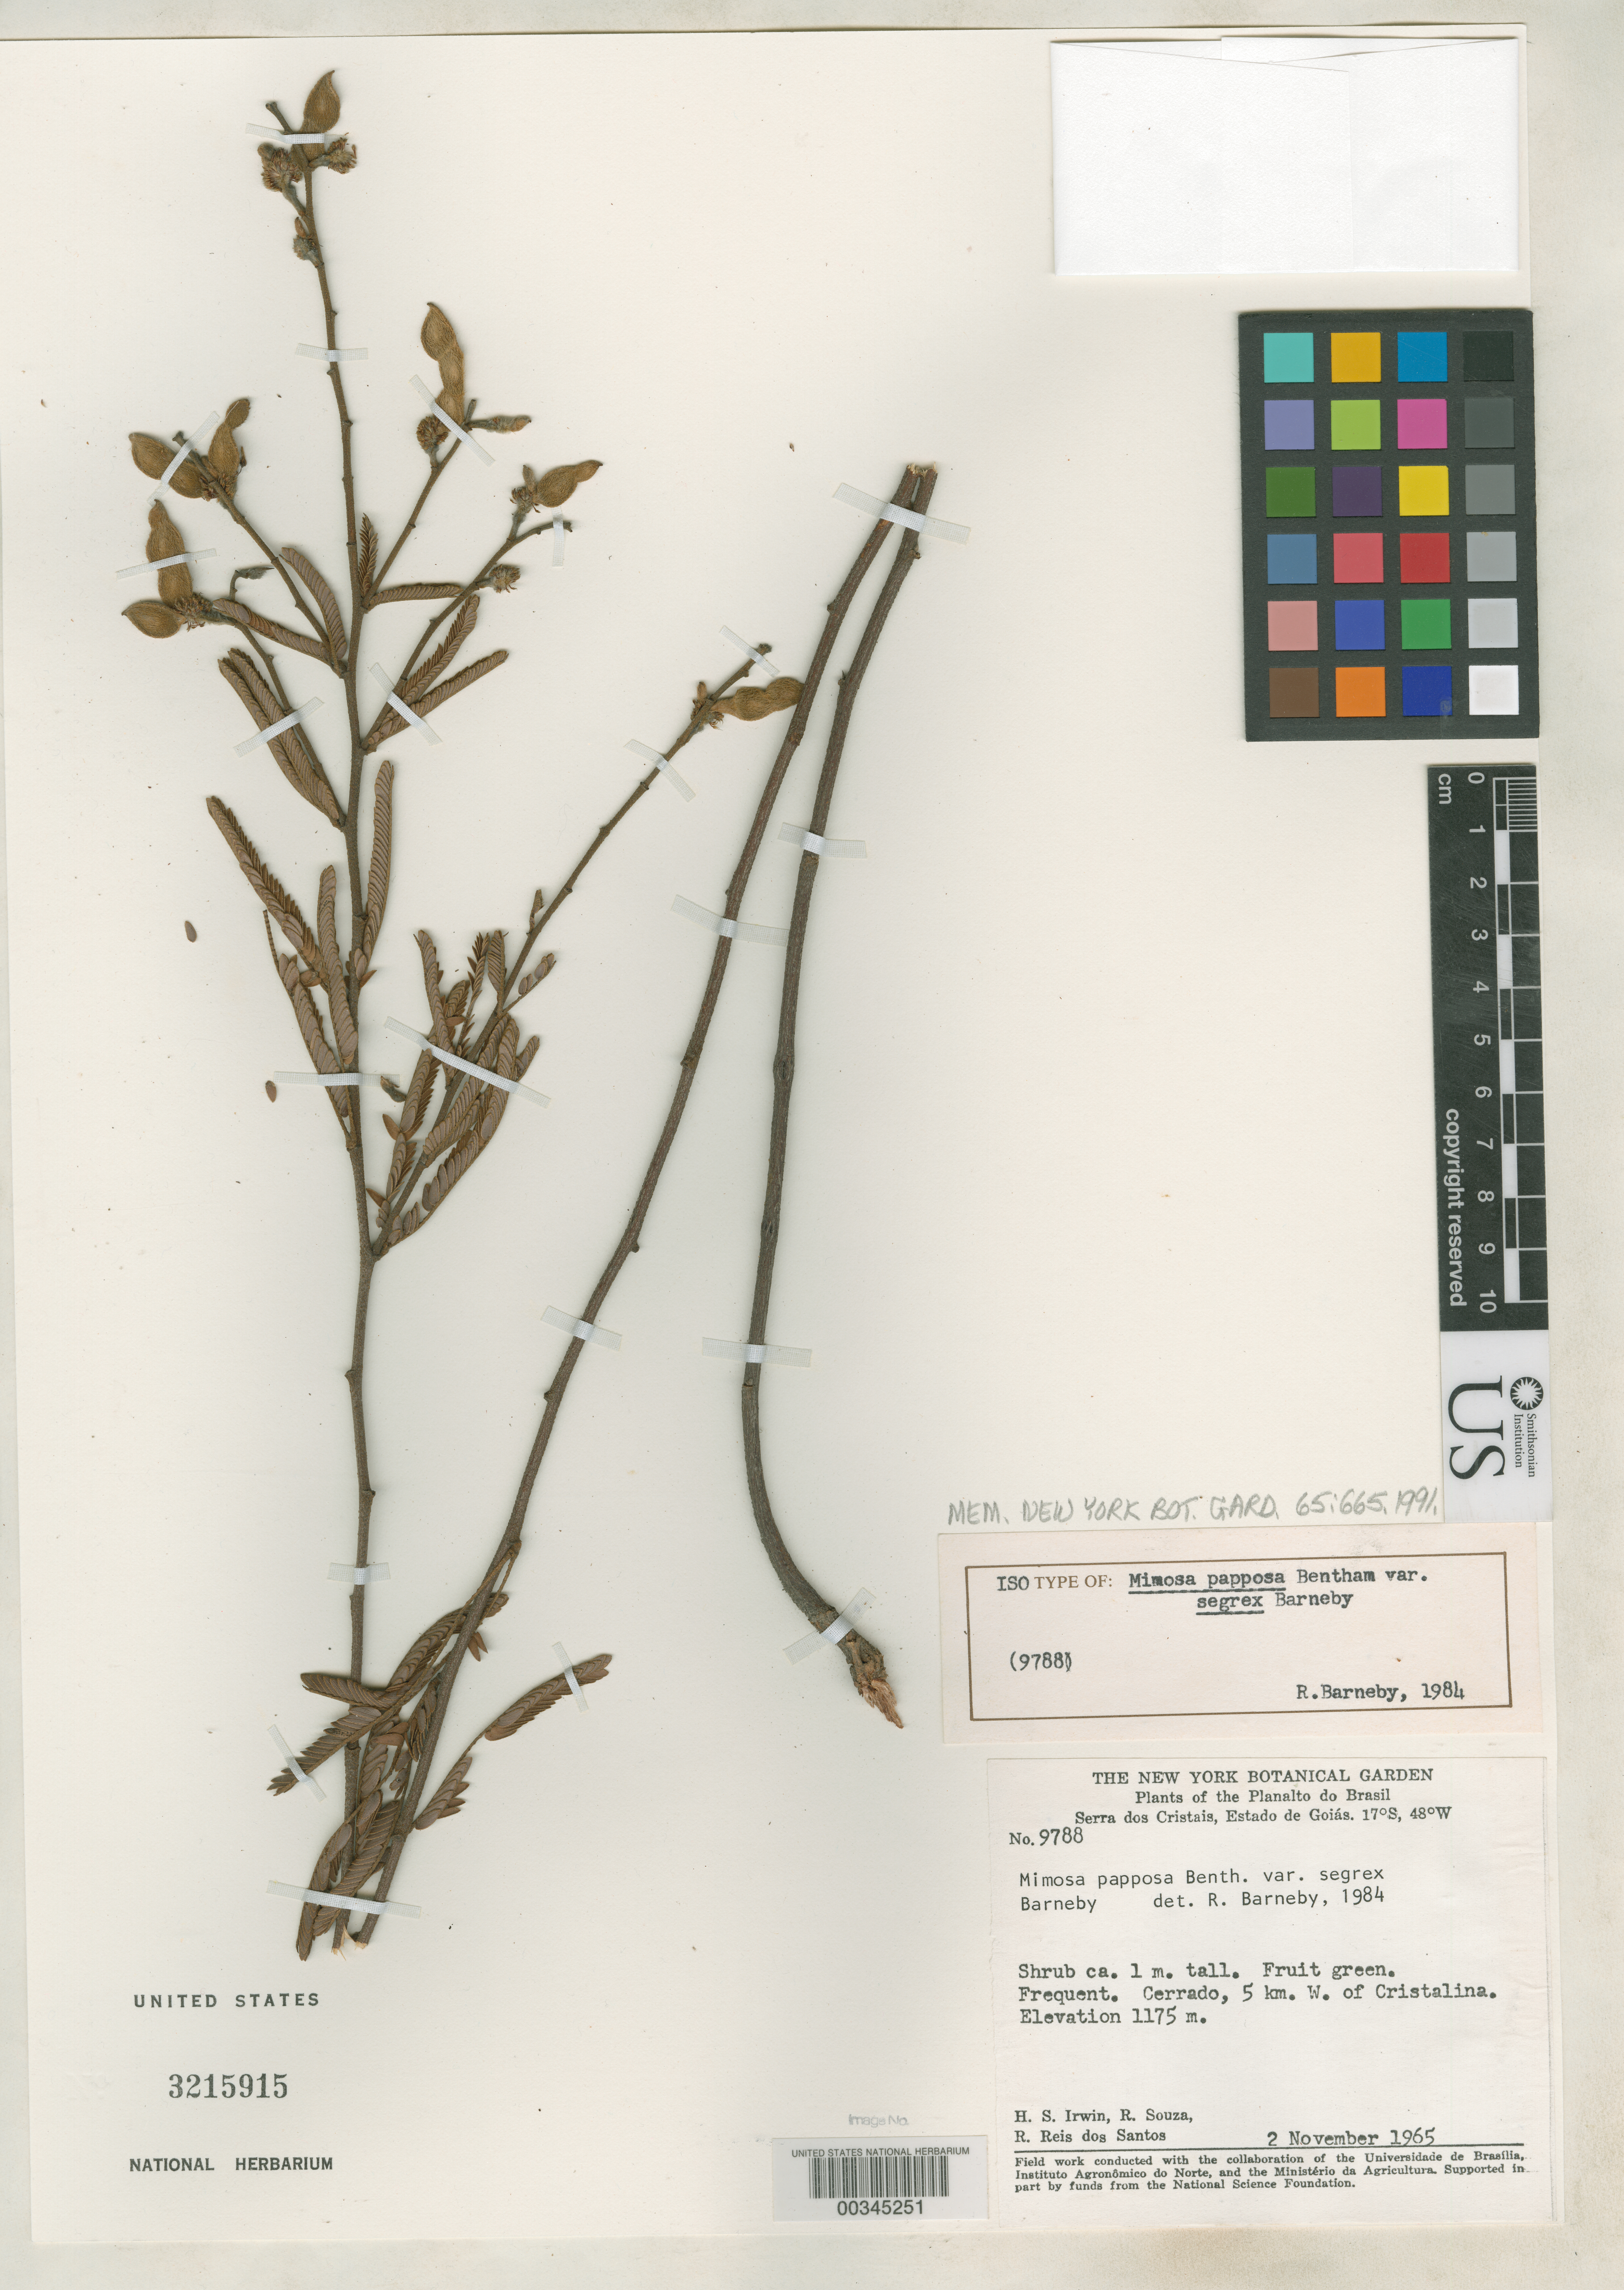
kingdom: Plantae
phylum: Tracheophyta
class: Magnoliopsida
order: Fabales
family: Fabaceae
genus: Mimosa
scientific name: Mimosa papposa var. segrex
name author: Barneby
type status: Isotype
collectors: H. Irwin, R. Souza & R. G. P. Santos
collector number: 9788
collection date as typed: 02 Nov 1965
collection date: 1965-11-02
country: Brazil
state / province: Goiás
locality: Serra dos Cristais, cerrado, 5 km W of Cristalina.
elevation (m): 1175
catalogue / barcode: US 3215915